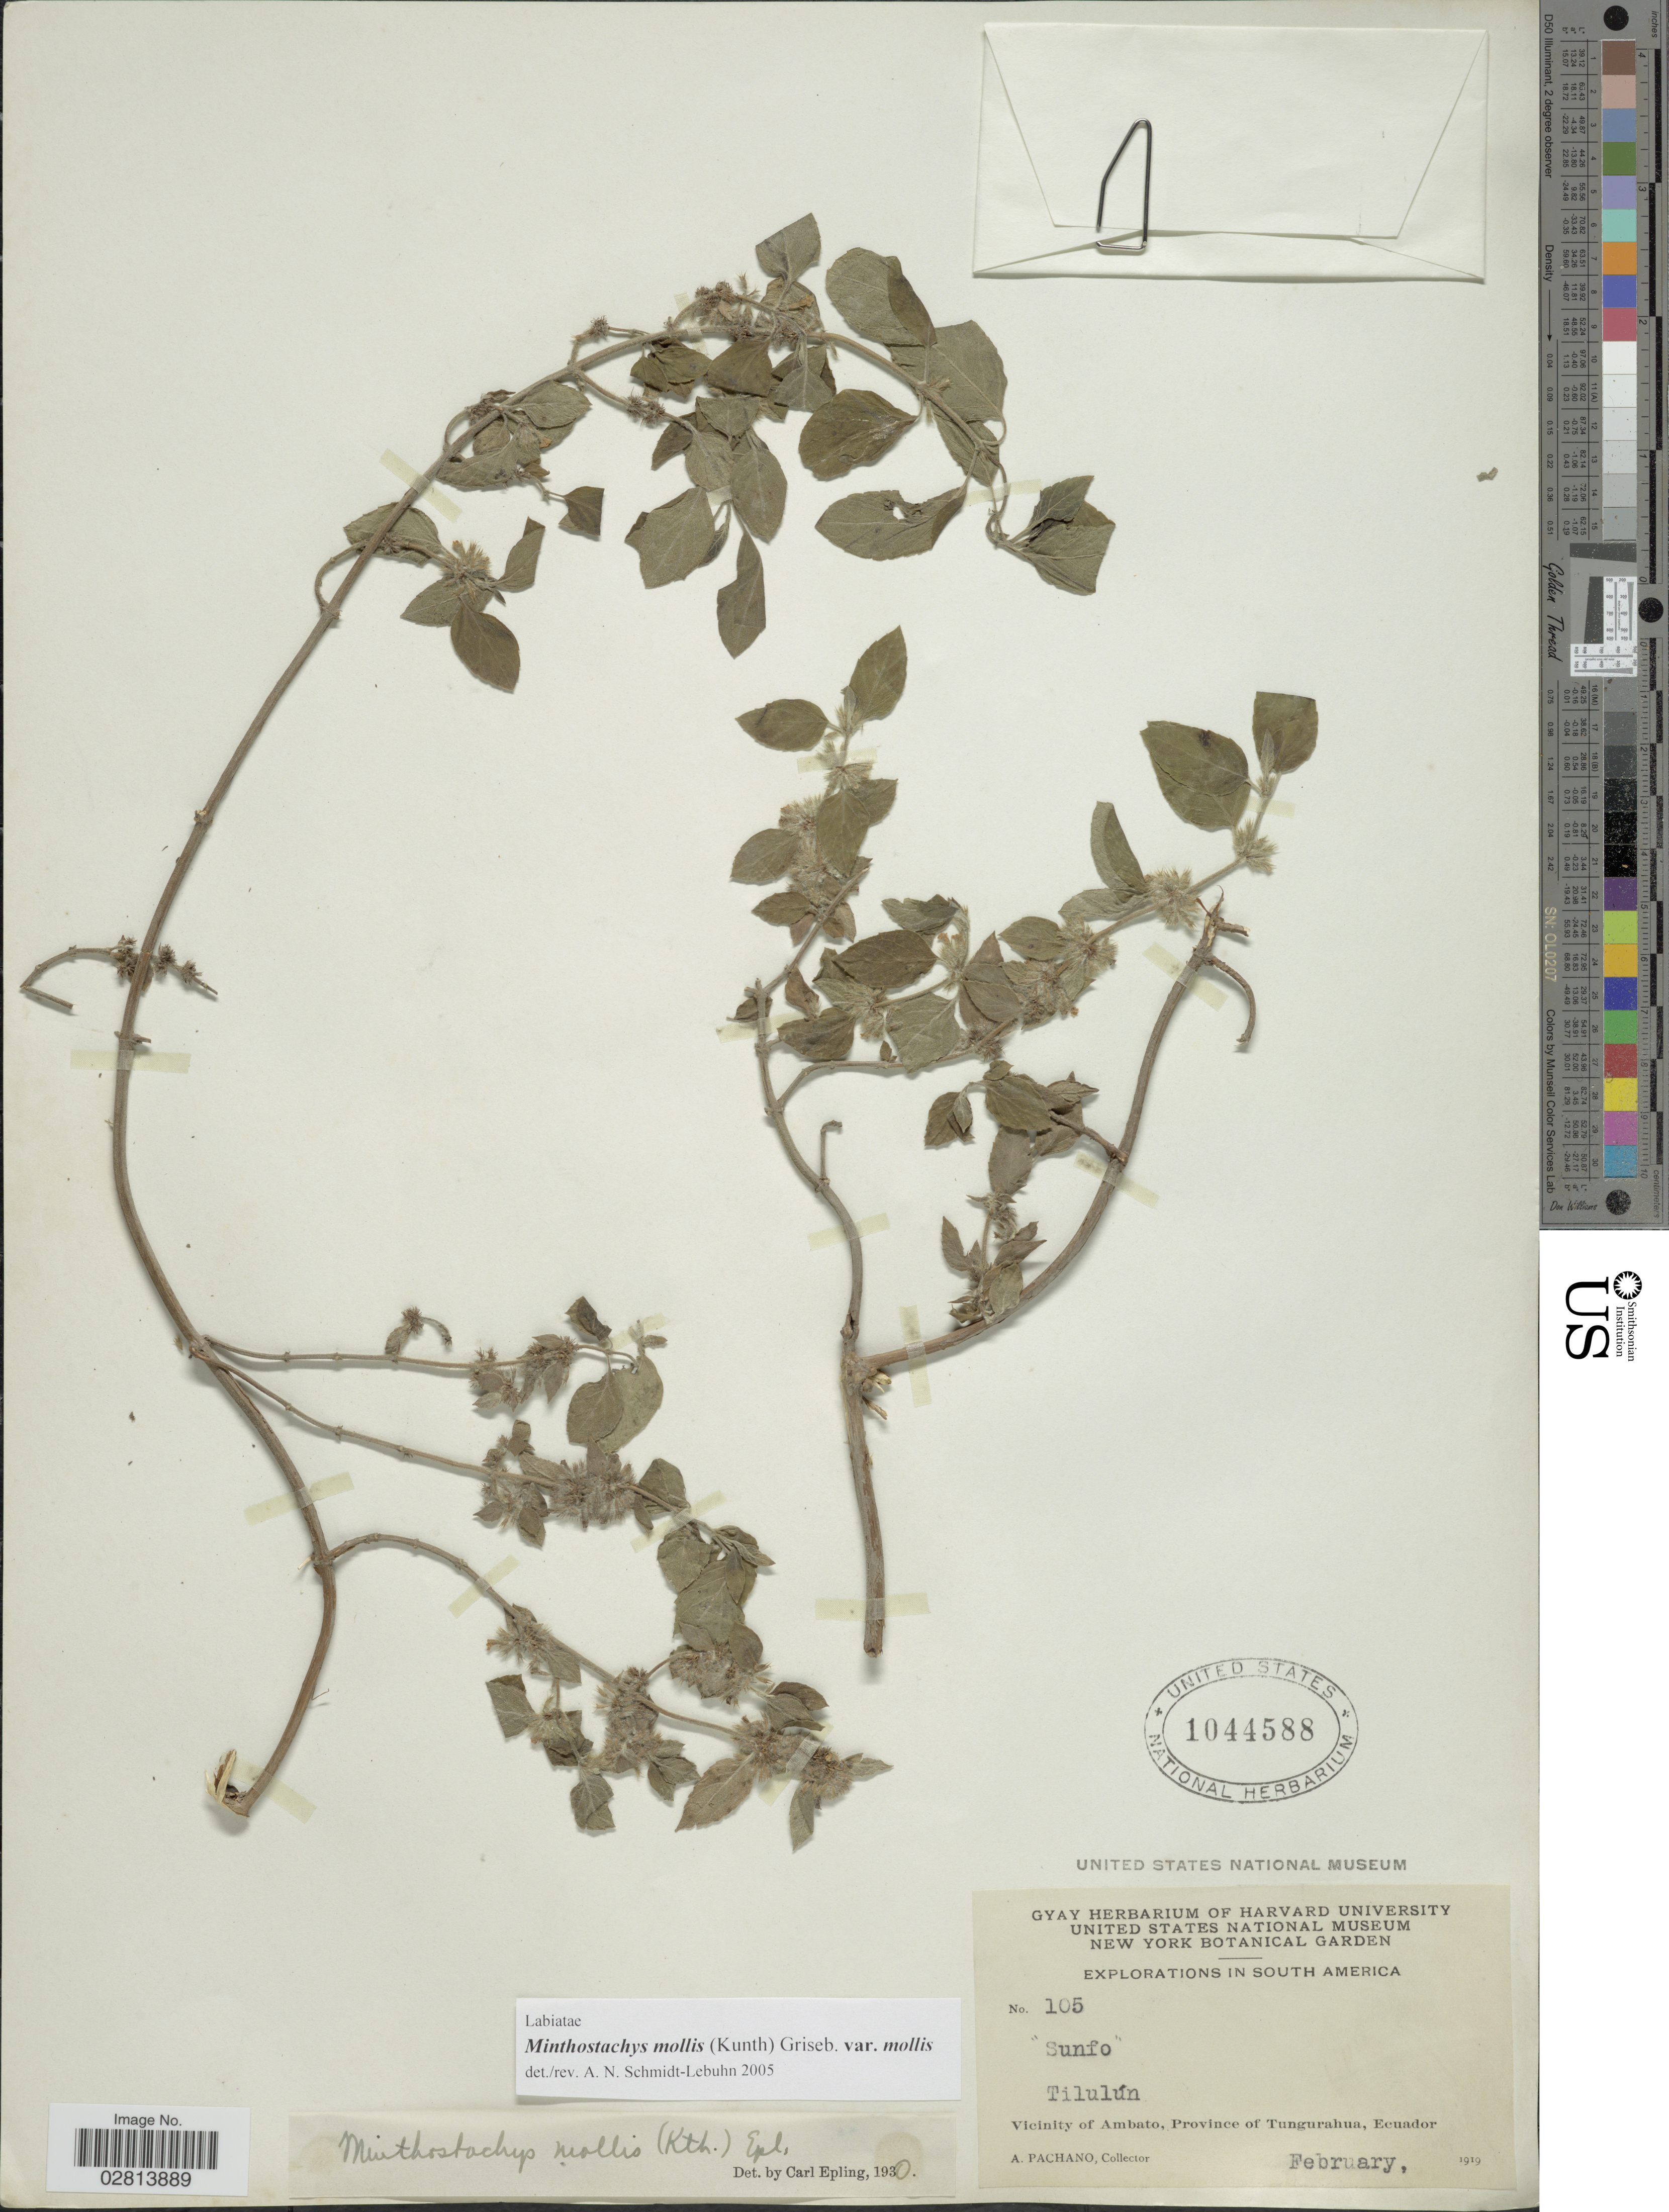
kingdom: Plantae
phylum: Tracheophyta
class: Magnoliopsida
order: Lamiales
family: Lamiaceae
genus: Minthostachys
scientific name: Minthostachys mollis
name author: (Kunth) Griseb.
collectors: A. Pachano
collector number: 105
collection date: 1919-02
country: Ecuador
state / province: Tungurahua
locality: Tilulún, Vicinity of Ambato, Province of Tungurahua.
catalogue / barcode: US 1044588